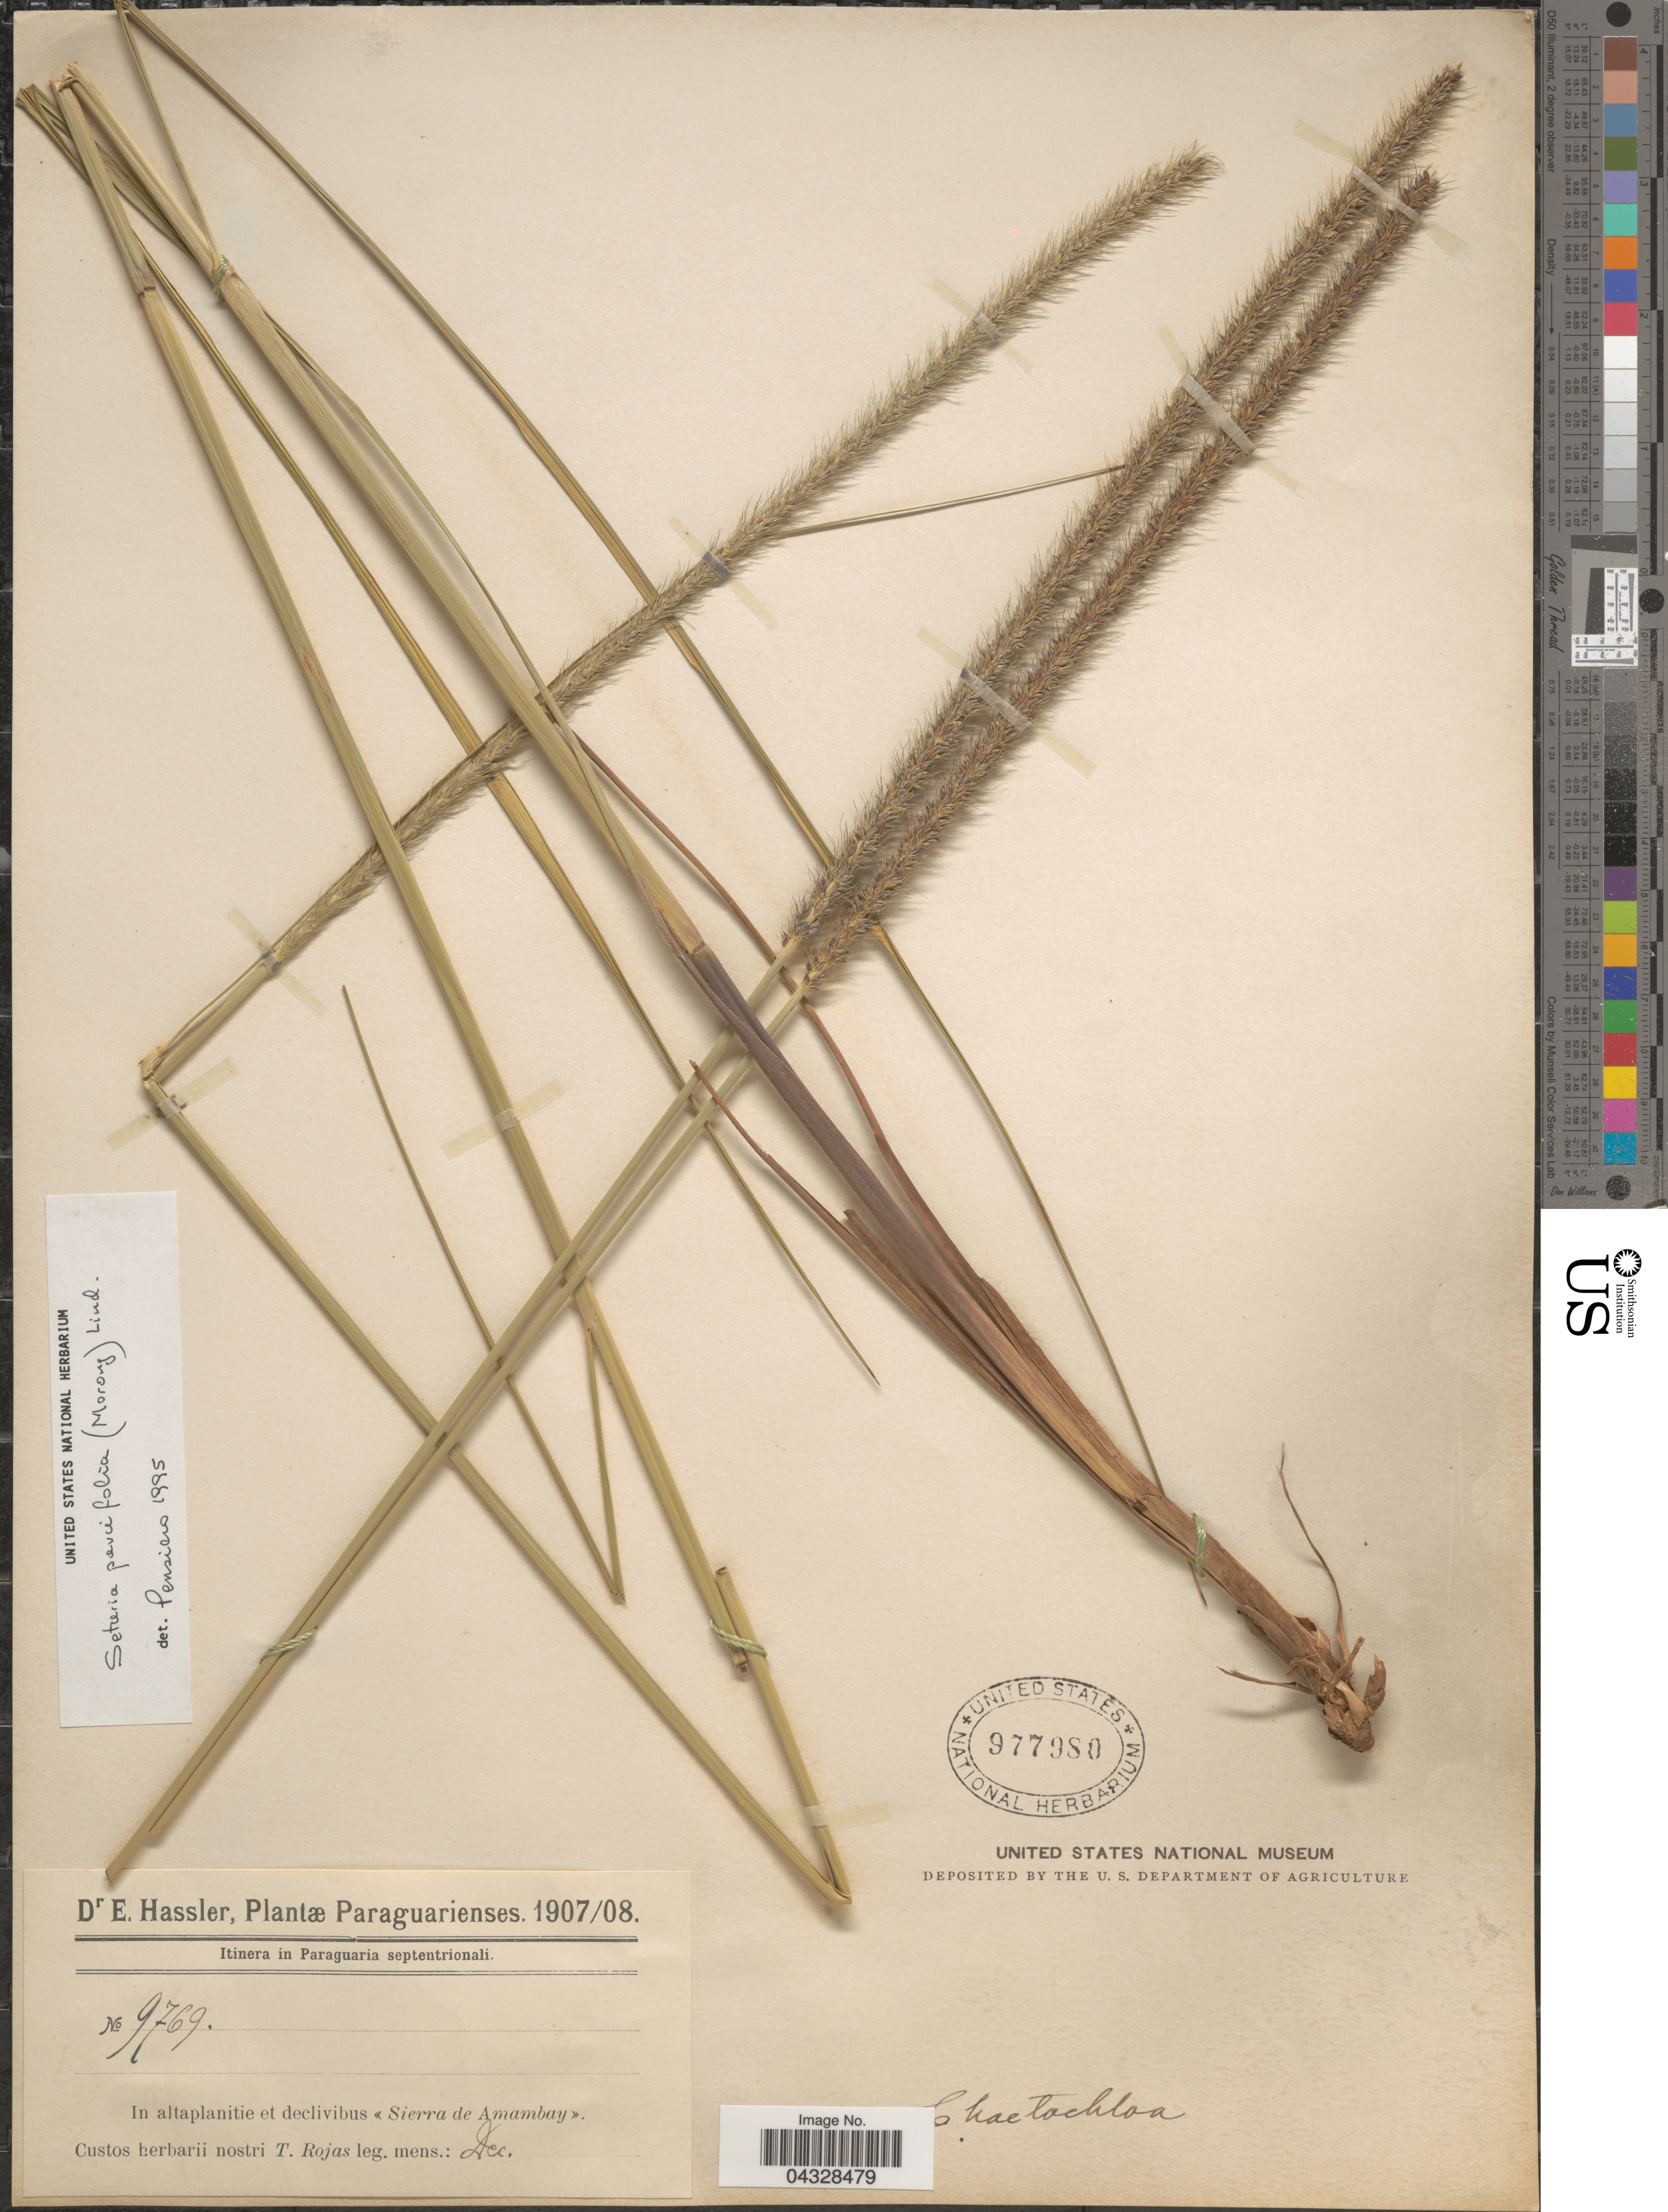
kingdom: Plantae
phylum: Tracheophyta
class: Liliopsida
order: Poales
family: Poaceae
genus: Setaria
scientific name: Setaria paucifolia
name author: (Morong) Lindm.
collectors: E. Hassler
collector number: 9769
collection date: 1907-12/1908-12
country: Paraguay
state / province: Paraguari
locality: Itinera in Paraguaria septentrionali. In altaplanitie et declivibus « Sierra de Amambay ».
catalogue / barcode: US 977980